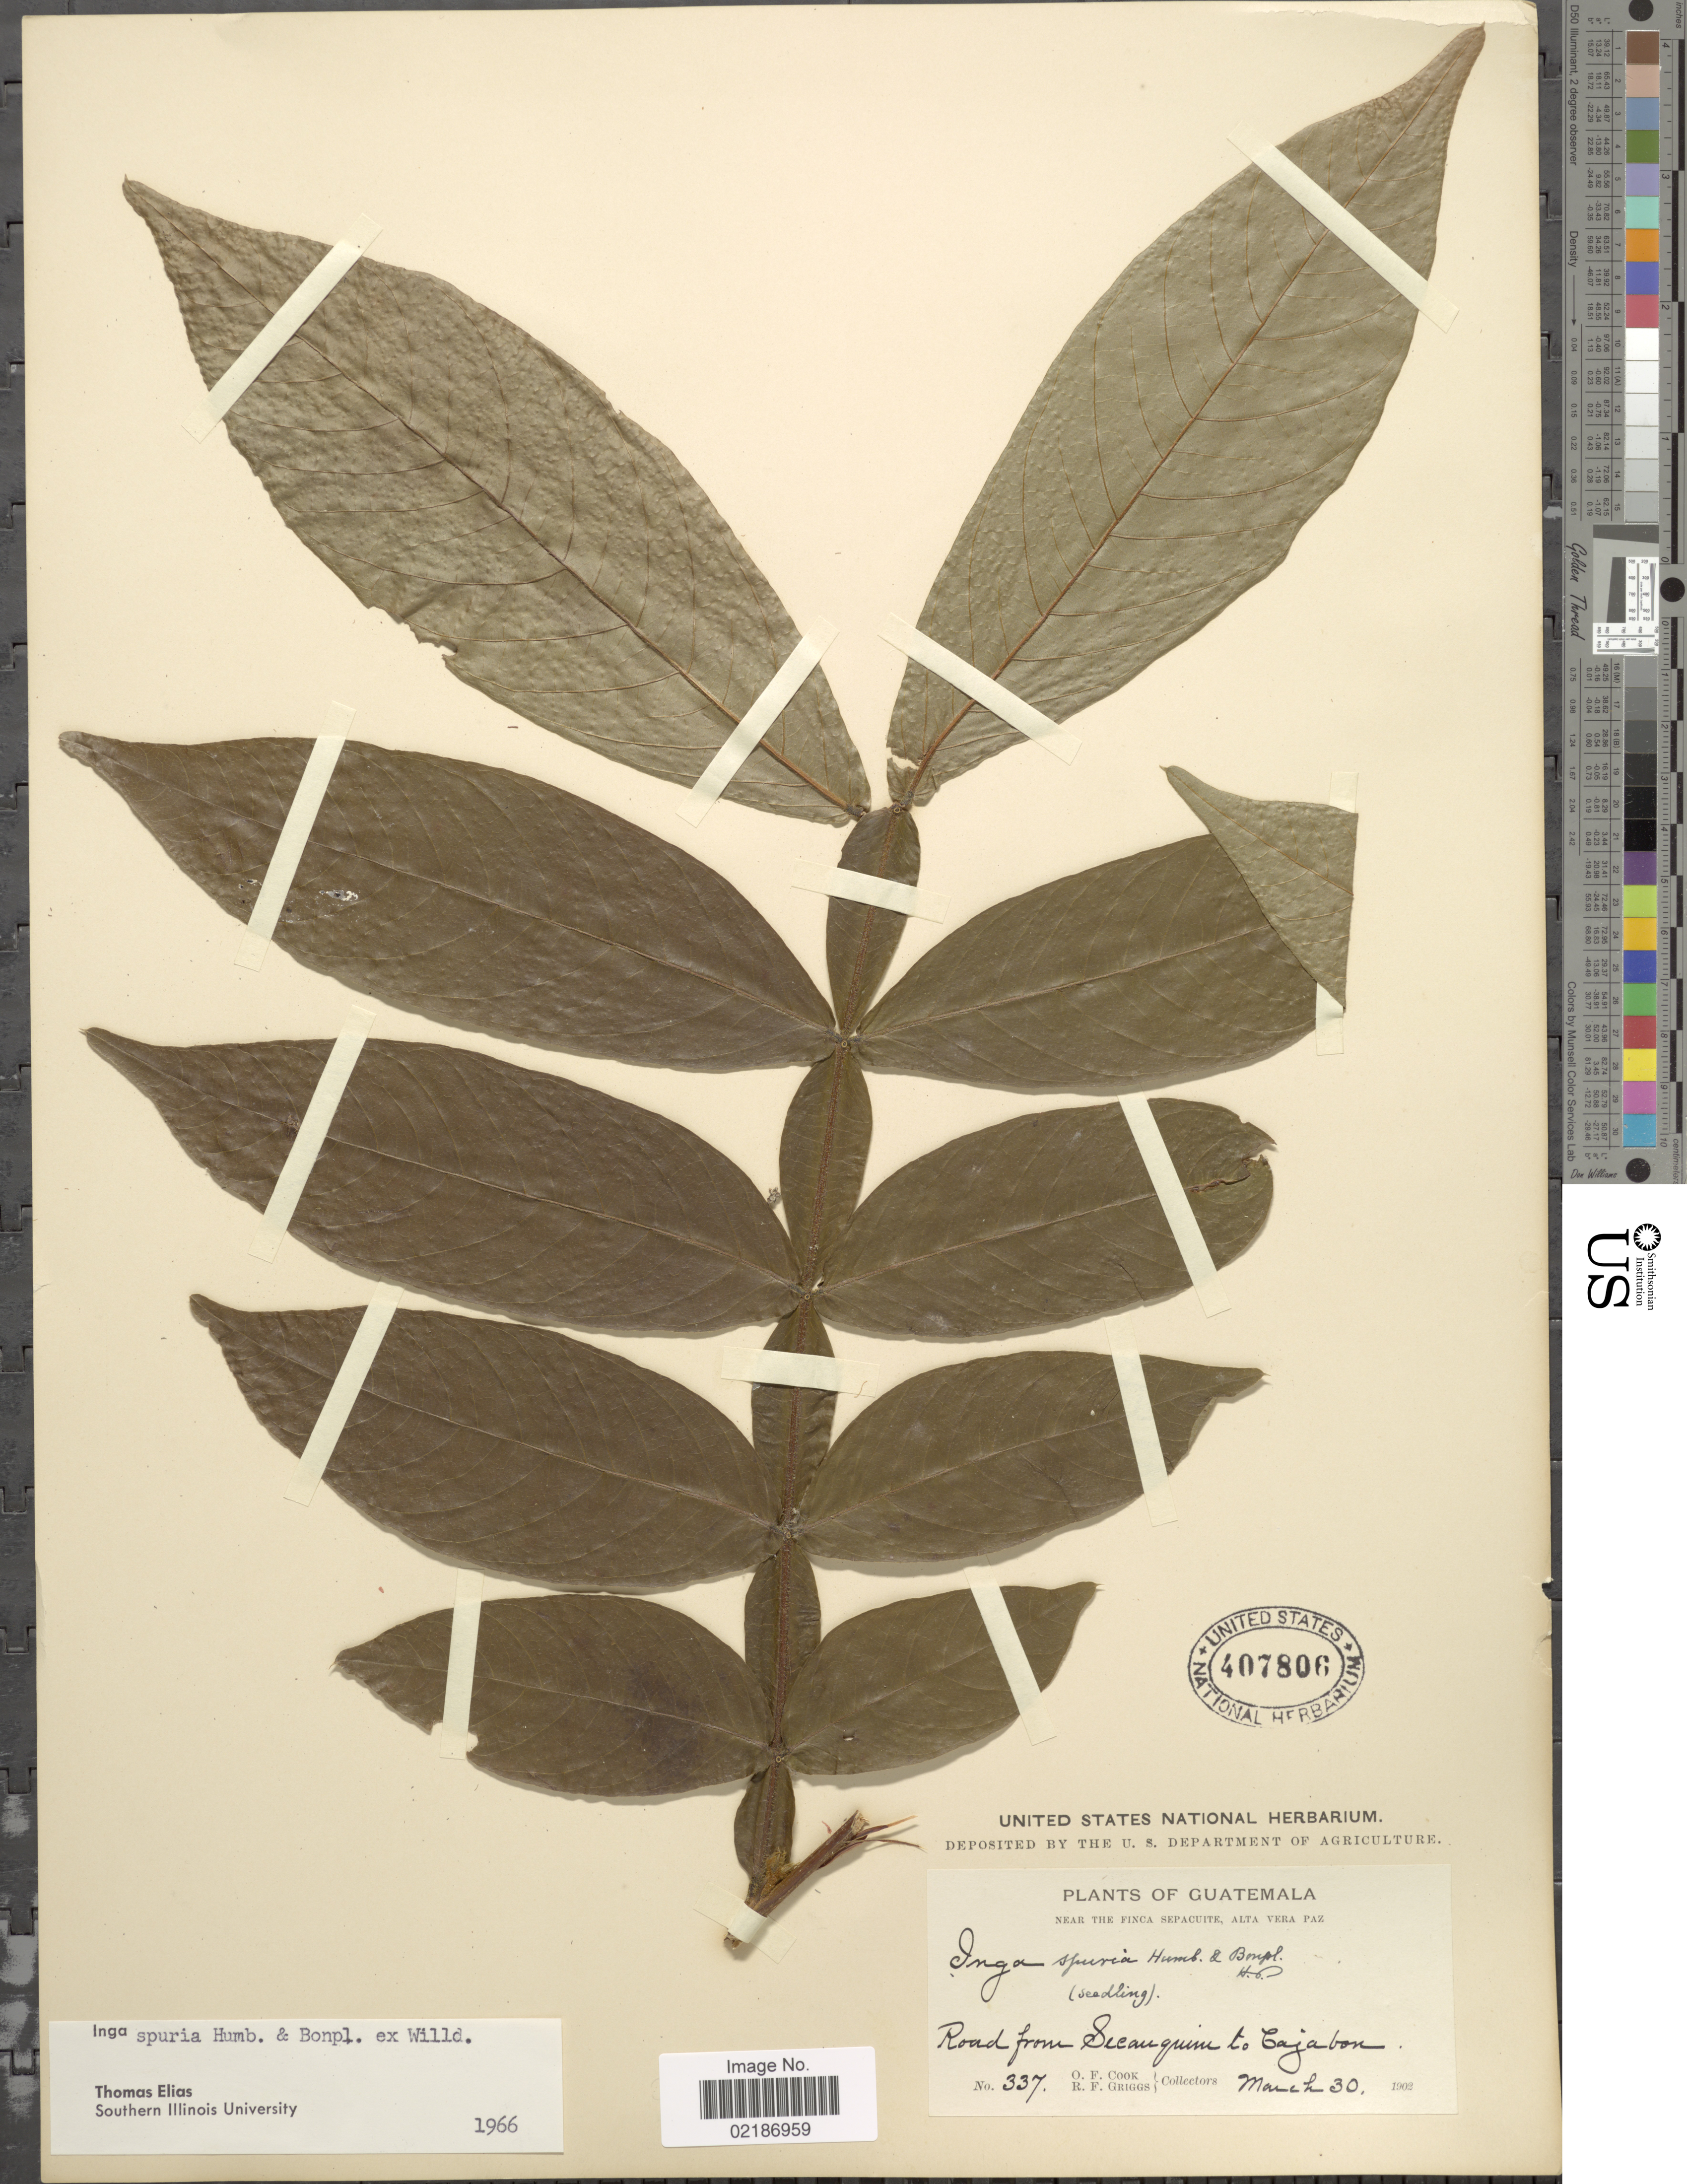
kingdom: Plantae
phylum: Tracheophyta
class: Magnoliopsida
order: Fabales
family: Fabaceae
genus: Inga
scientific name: Inga vera subsp. vera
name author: Willd.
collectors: O. F. Cook & R. F. Griggs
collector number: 337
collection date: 1902-03-30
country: Guatemala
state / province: Alta Verapaz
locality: Near the Finca Sepacuite, Alta Vera Paz, road from Secanquim to Cajabon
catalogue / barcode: US 407806